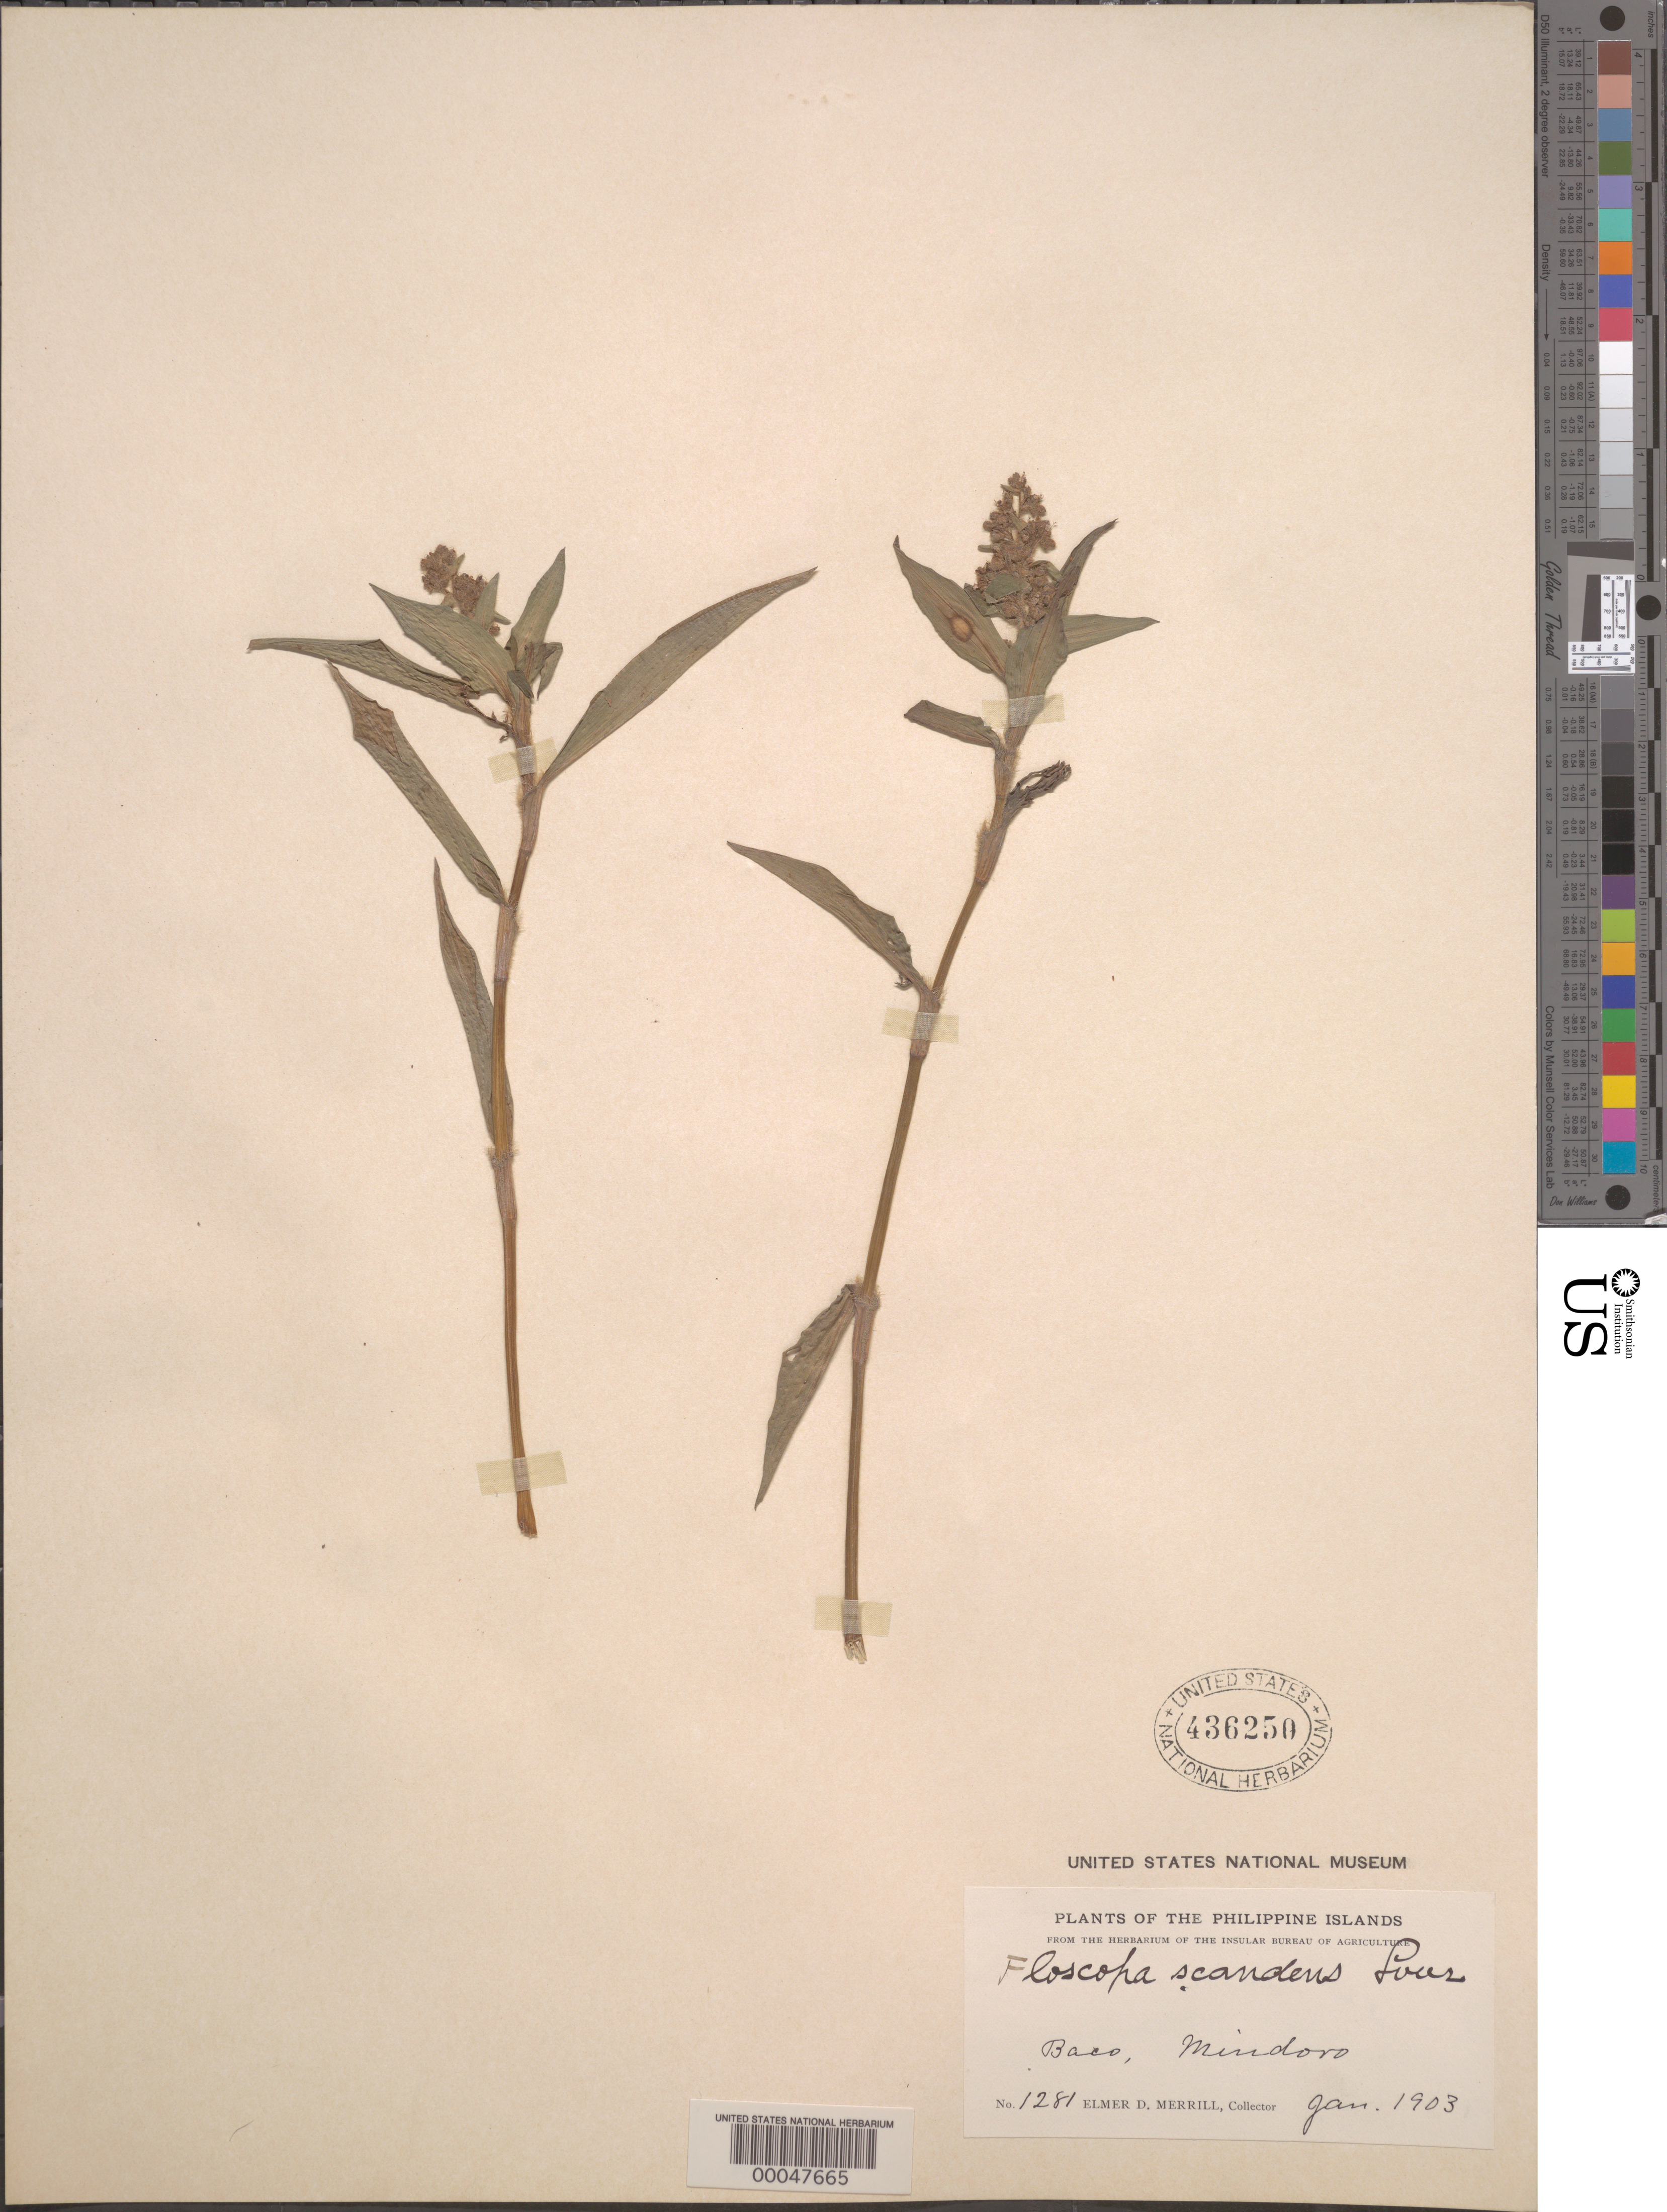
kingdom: Plantae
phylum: Tracheophyta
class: Liliopsida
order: Commelinales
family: Commelinaceae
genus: Floscopa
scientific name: Floscopa scandens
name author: Lour.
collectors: E. D. Merrill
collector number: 1281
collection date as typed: Jan 1903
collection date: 1903-01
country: Philippines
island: Mindoro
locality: Baco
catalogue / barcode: US 436250